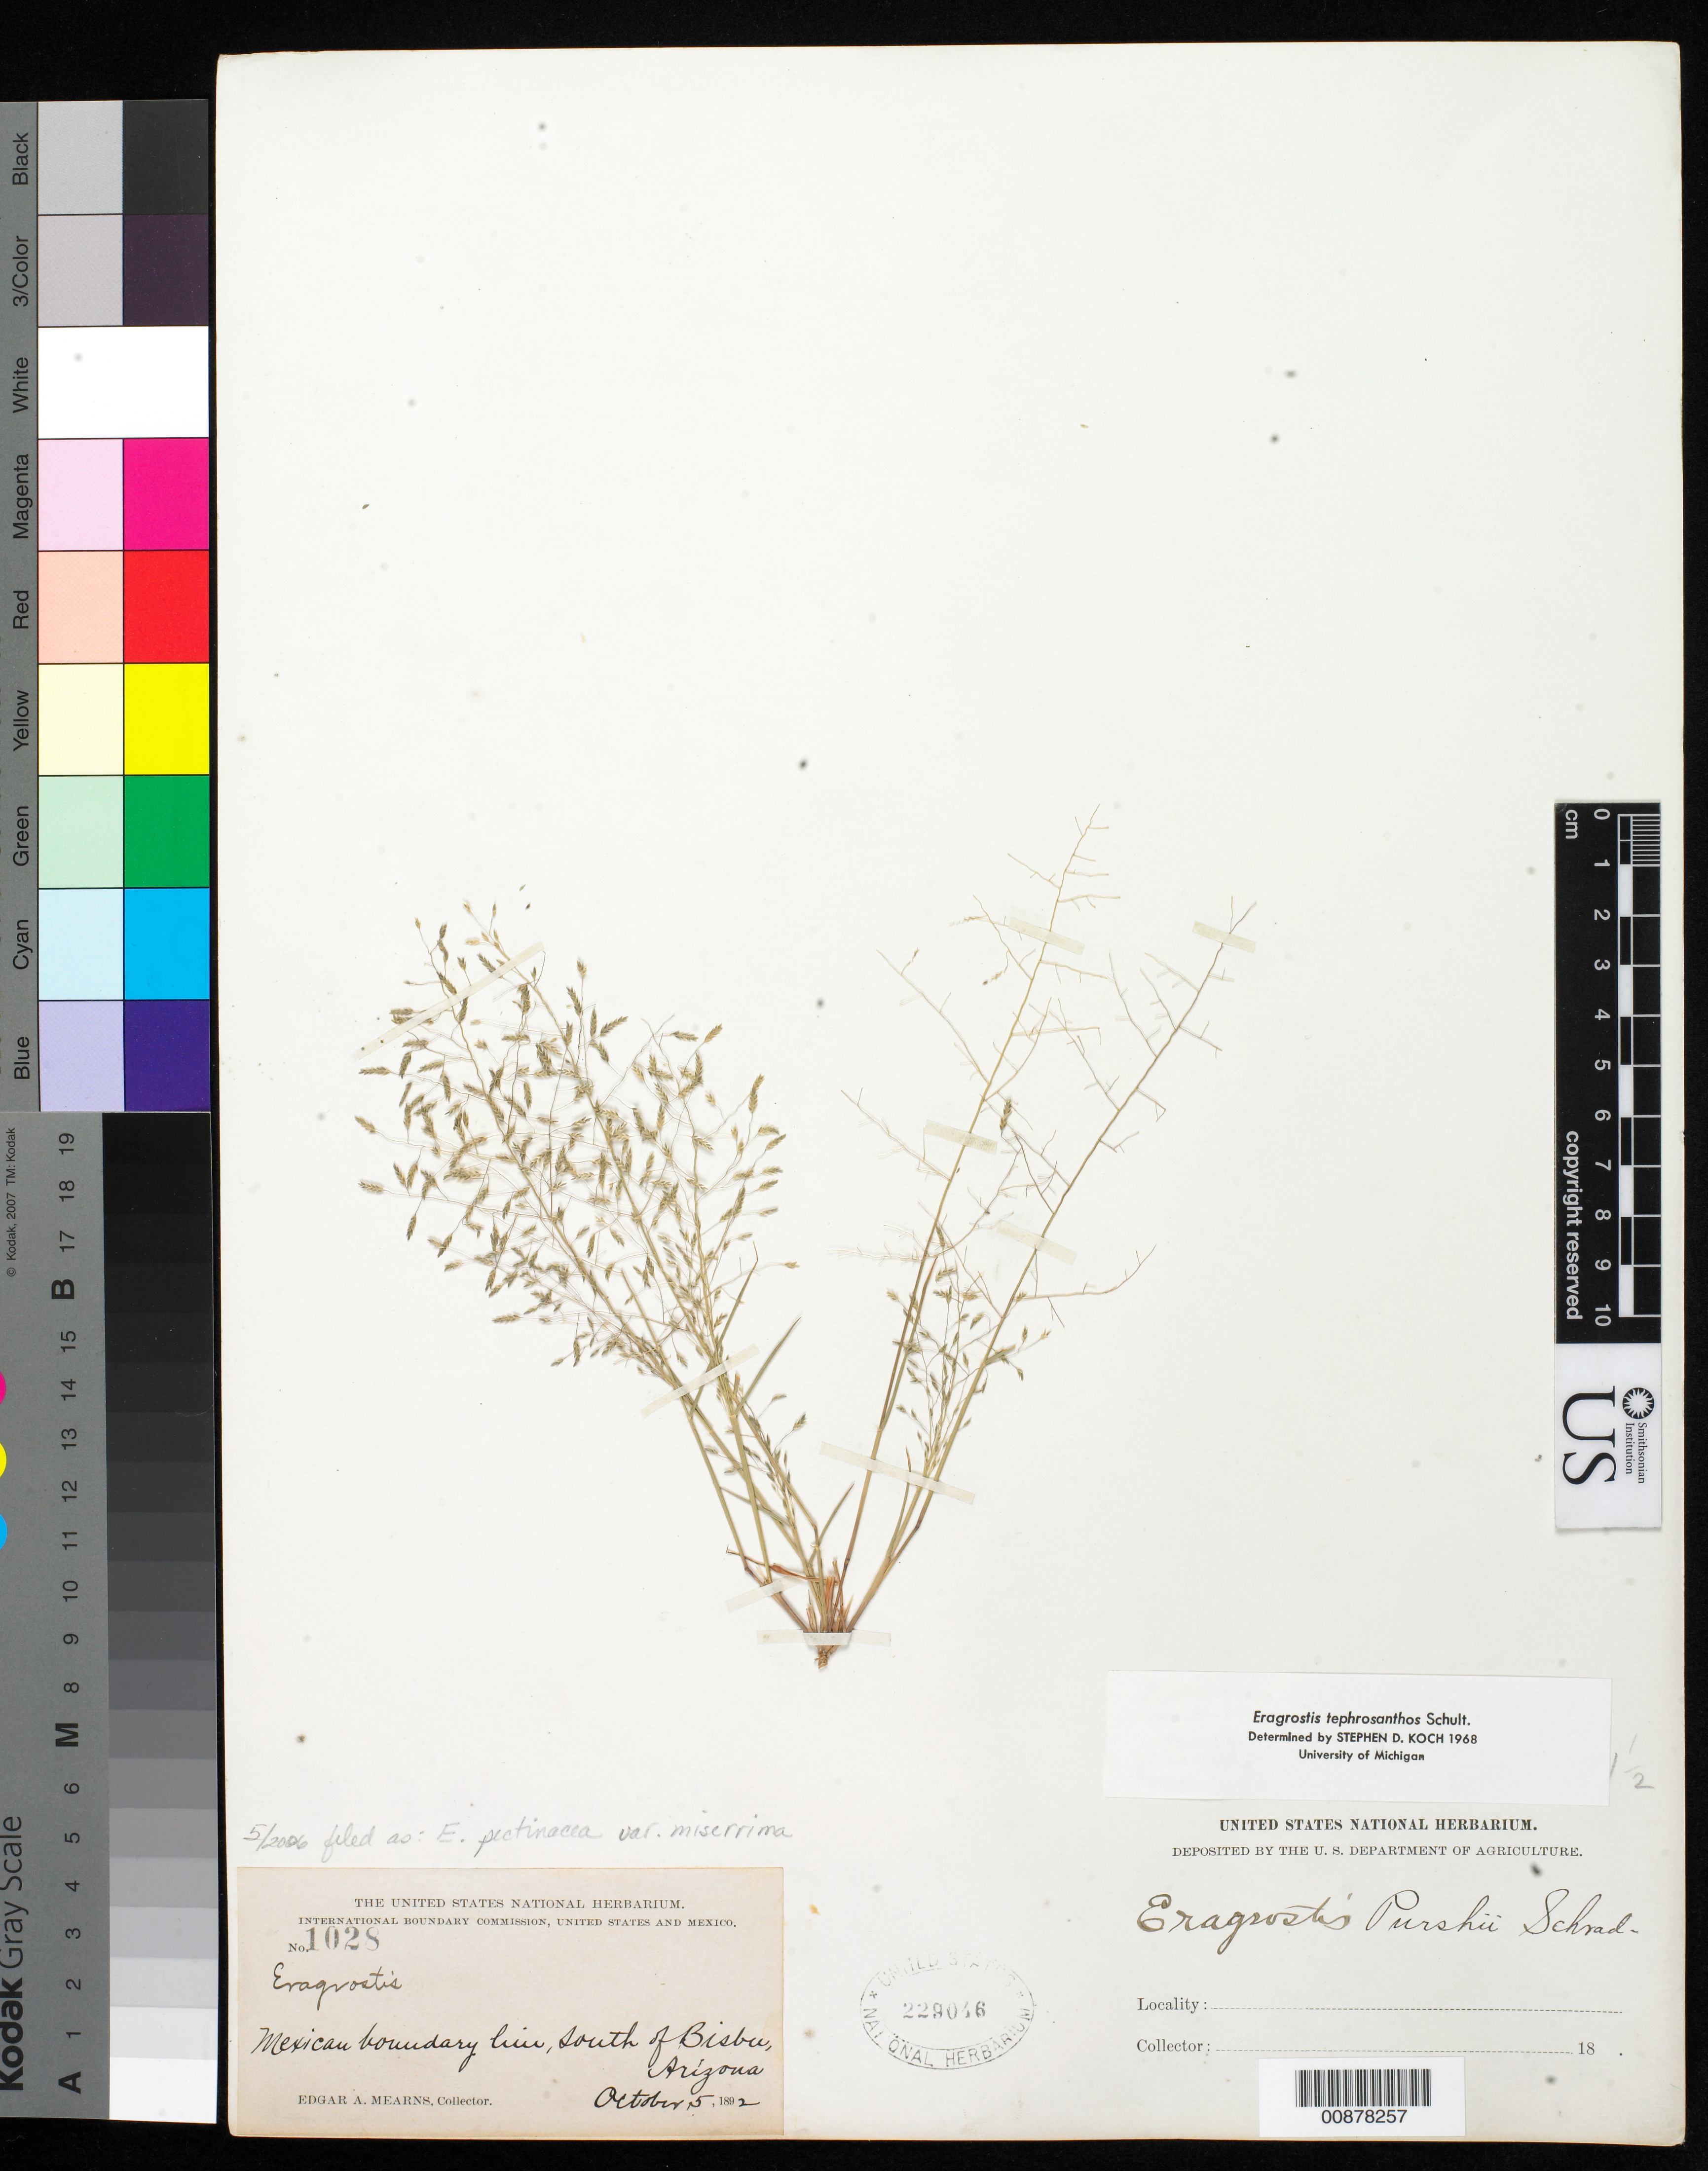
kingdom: Plantae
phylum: Tracheophyta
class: Liliopsida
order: Poales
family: Poaceae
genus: Eragrostis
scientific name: Eragrostis pectinacea var. miserrima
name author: (E. Fourn.) Reeder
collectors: E. A. Mearns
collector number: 1028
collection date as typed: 05 Oct 1892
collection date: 1892-10-05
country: United States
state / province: Arizona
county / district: Cochise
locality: Mexican Boundary Line, S of Bisbee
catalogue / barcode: US 229046